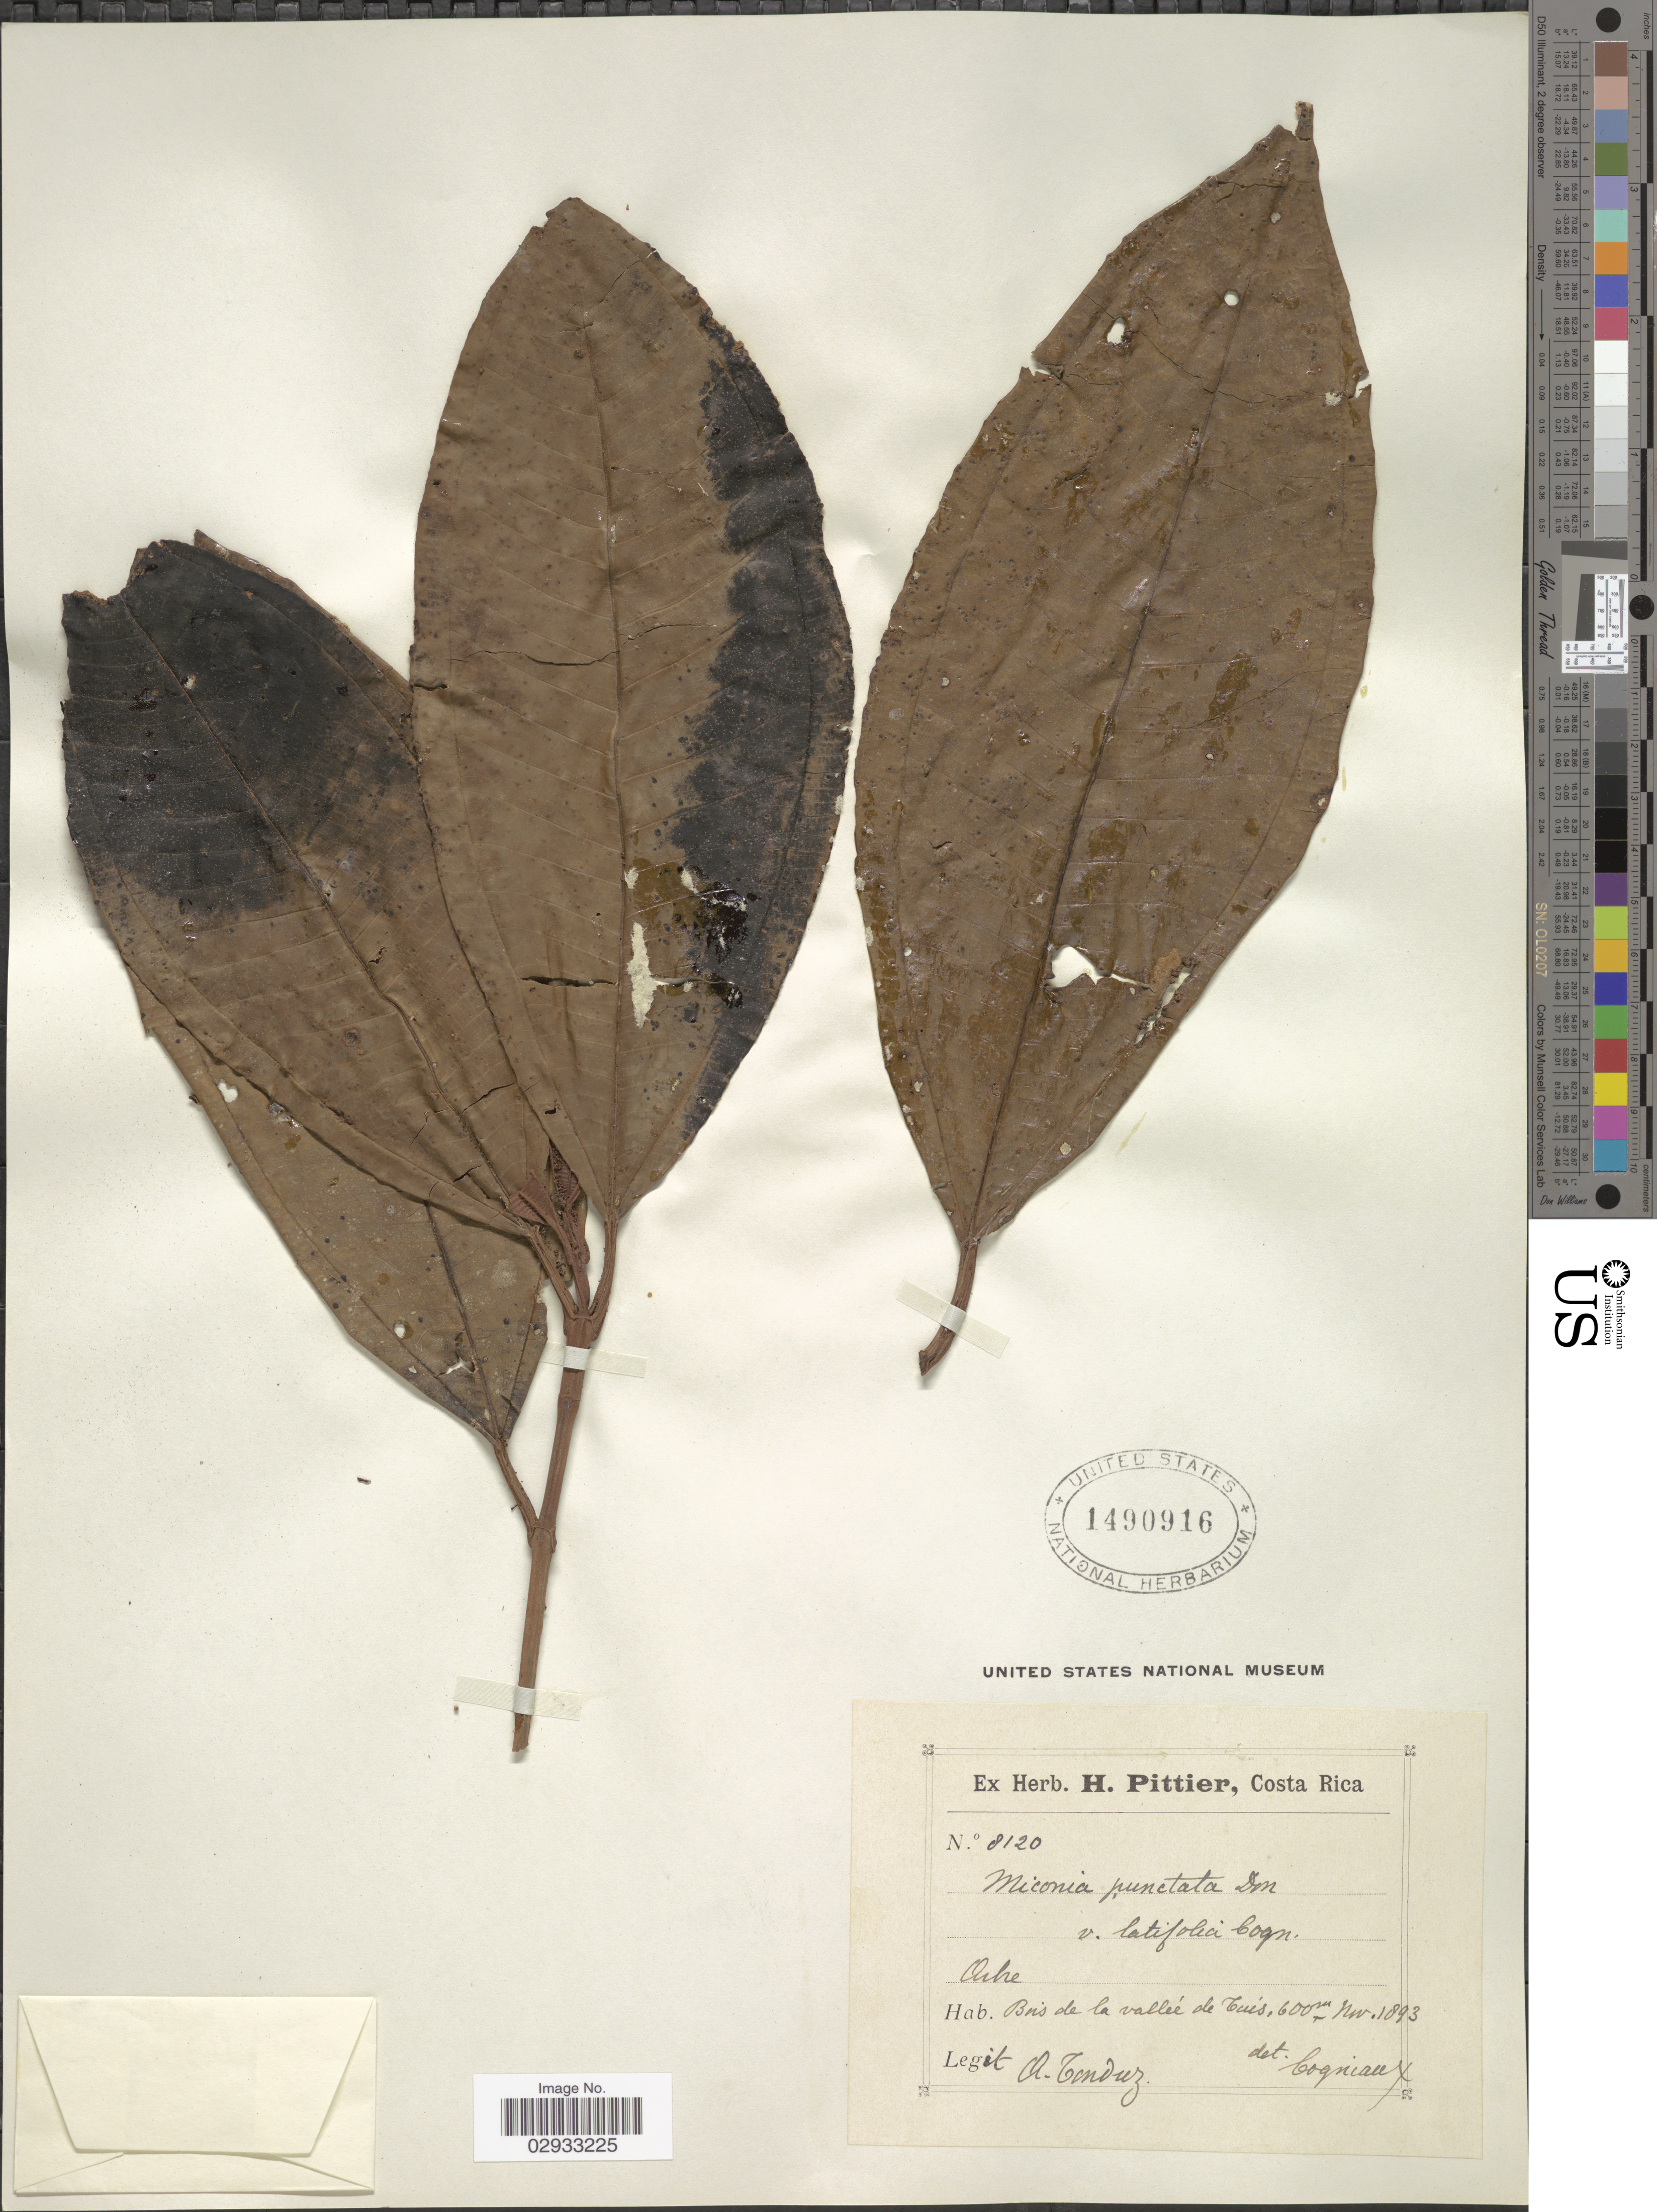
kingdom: Plantae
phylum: Tracheophyta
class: Magnoliopsida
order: Myrtales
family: Melastomataceae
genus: Miconia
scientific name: Miconia punctata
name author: (Desr.) D. Don ex DC.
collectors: A. Tonduz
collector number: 8120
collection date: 1893-11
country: Costa Rica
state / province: Cartago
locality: Bois de la valleé de Tuis.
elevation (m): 600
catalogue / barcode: US 1490916